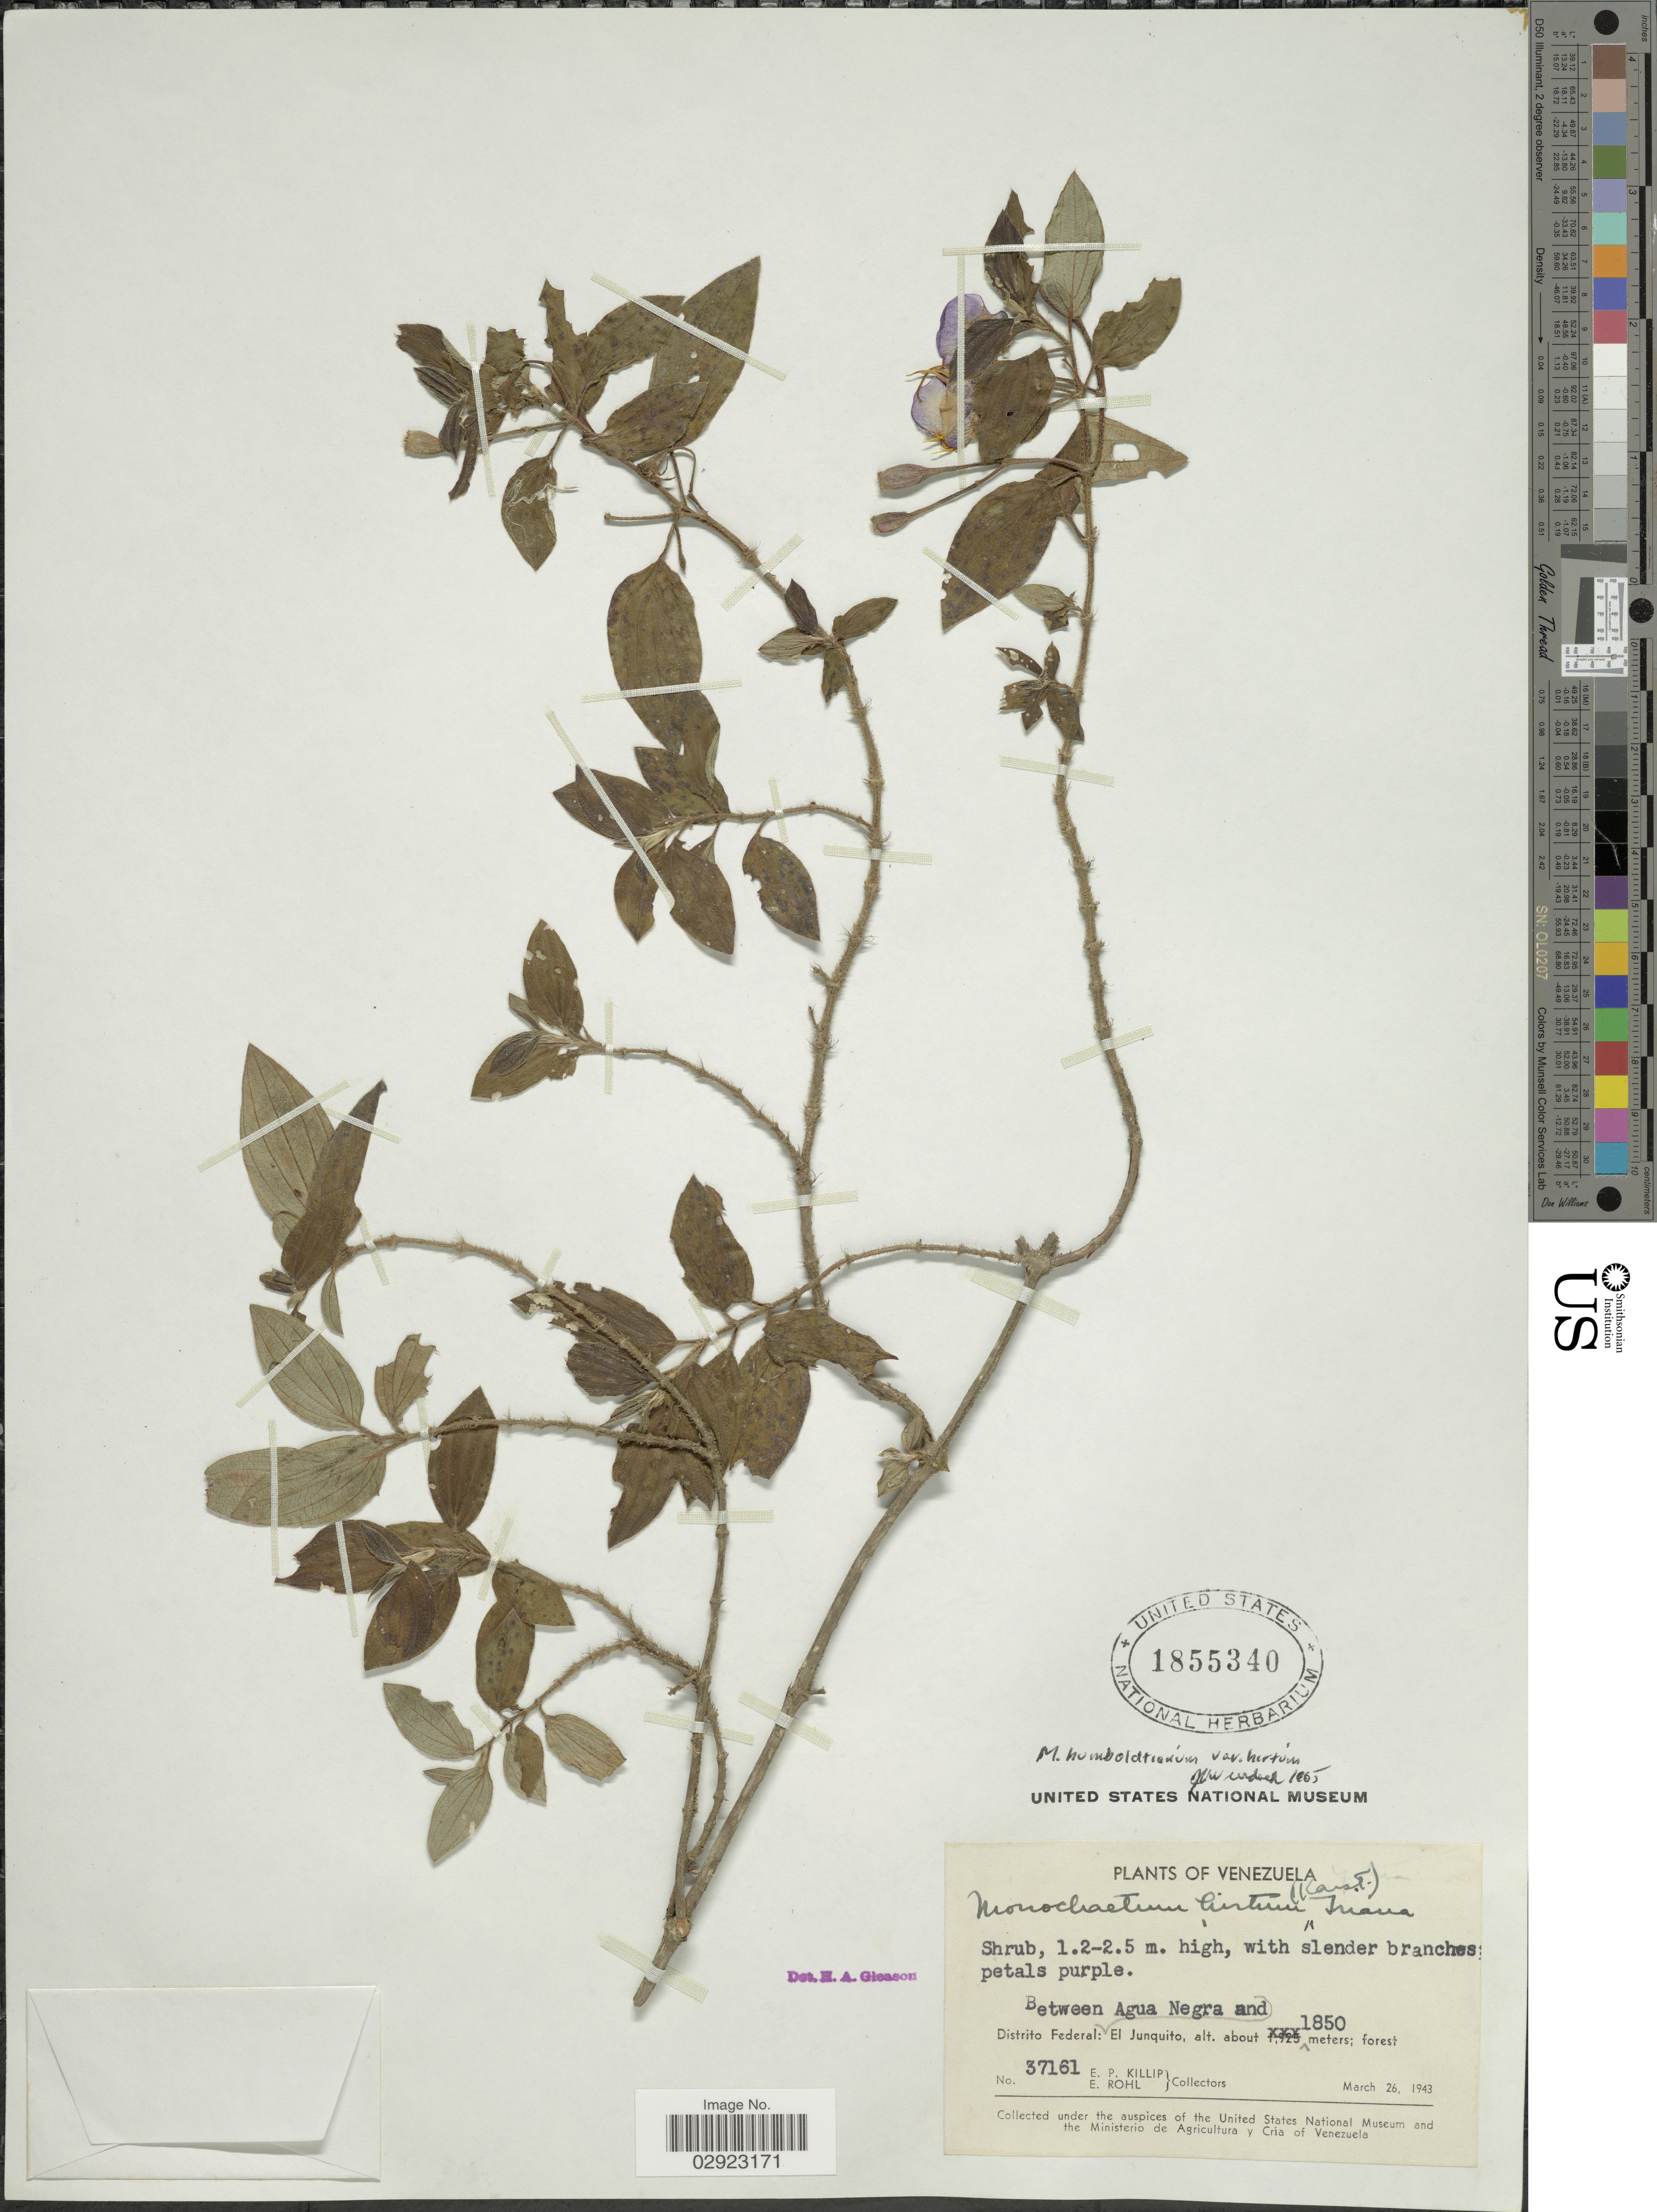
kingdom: Plantae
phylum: Tracheophyta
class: Magnoliopsida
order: Myrtales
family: Melastomataceae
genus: Monochaetum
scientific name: Monochaetum humboldtianum var. hirtum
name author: Wurdack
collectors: E. P. Killip & E. Röhl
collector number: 37161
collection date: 1943-03-26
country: Venezuela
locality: Distrito Federal: Between Agua Negra and el Junquito.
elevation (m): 1850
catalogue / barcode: US 1855340